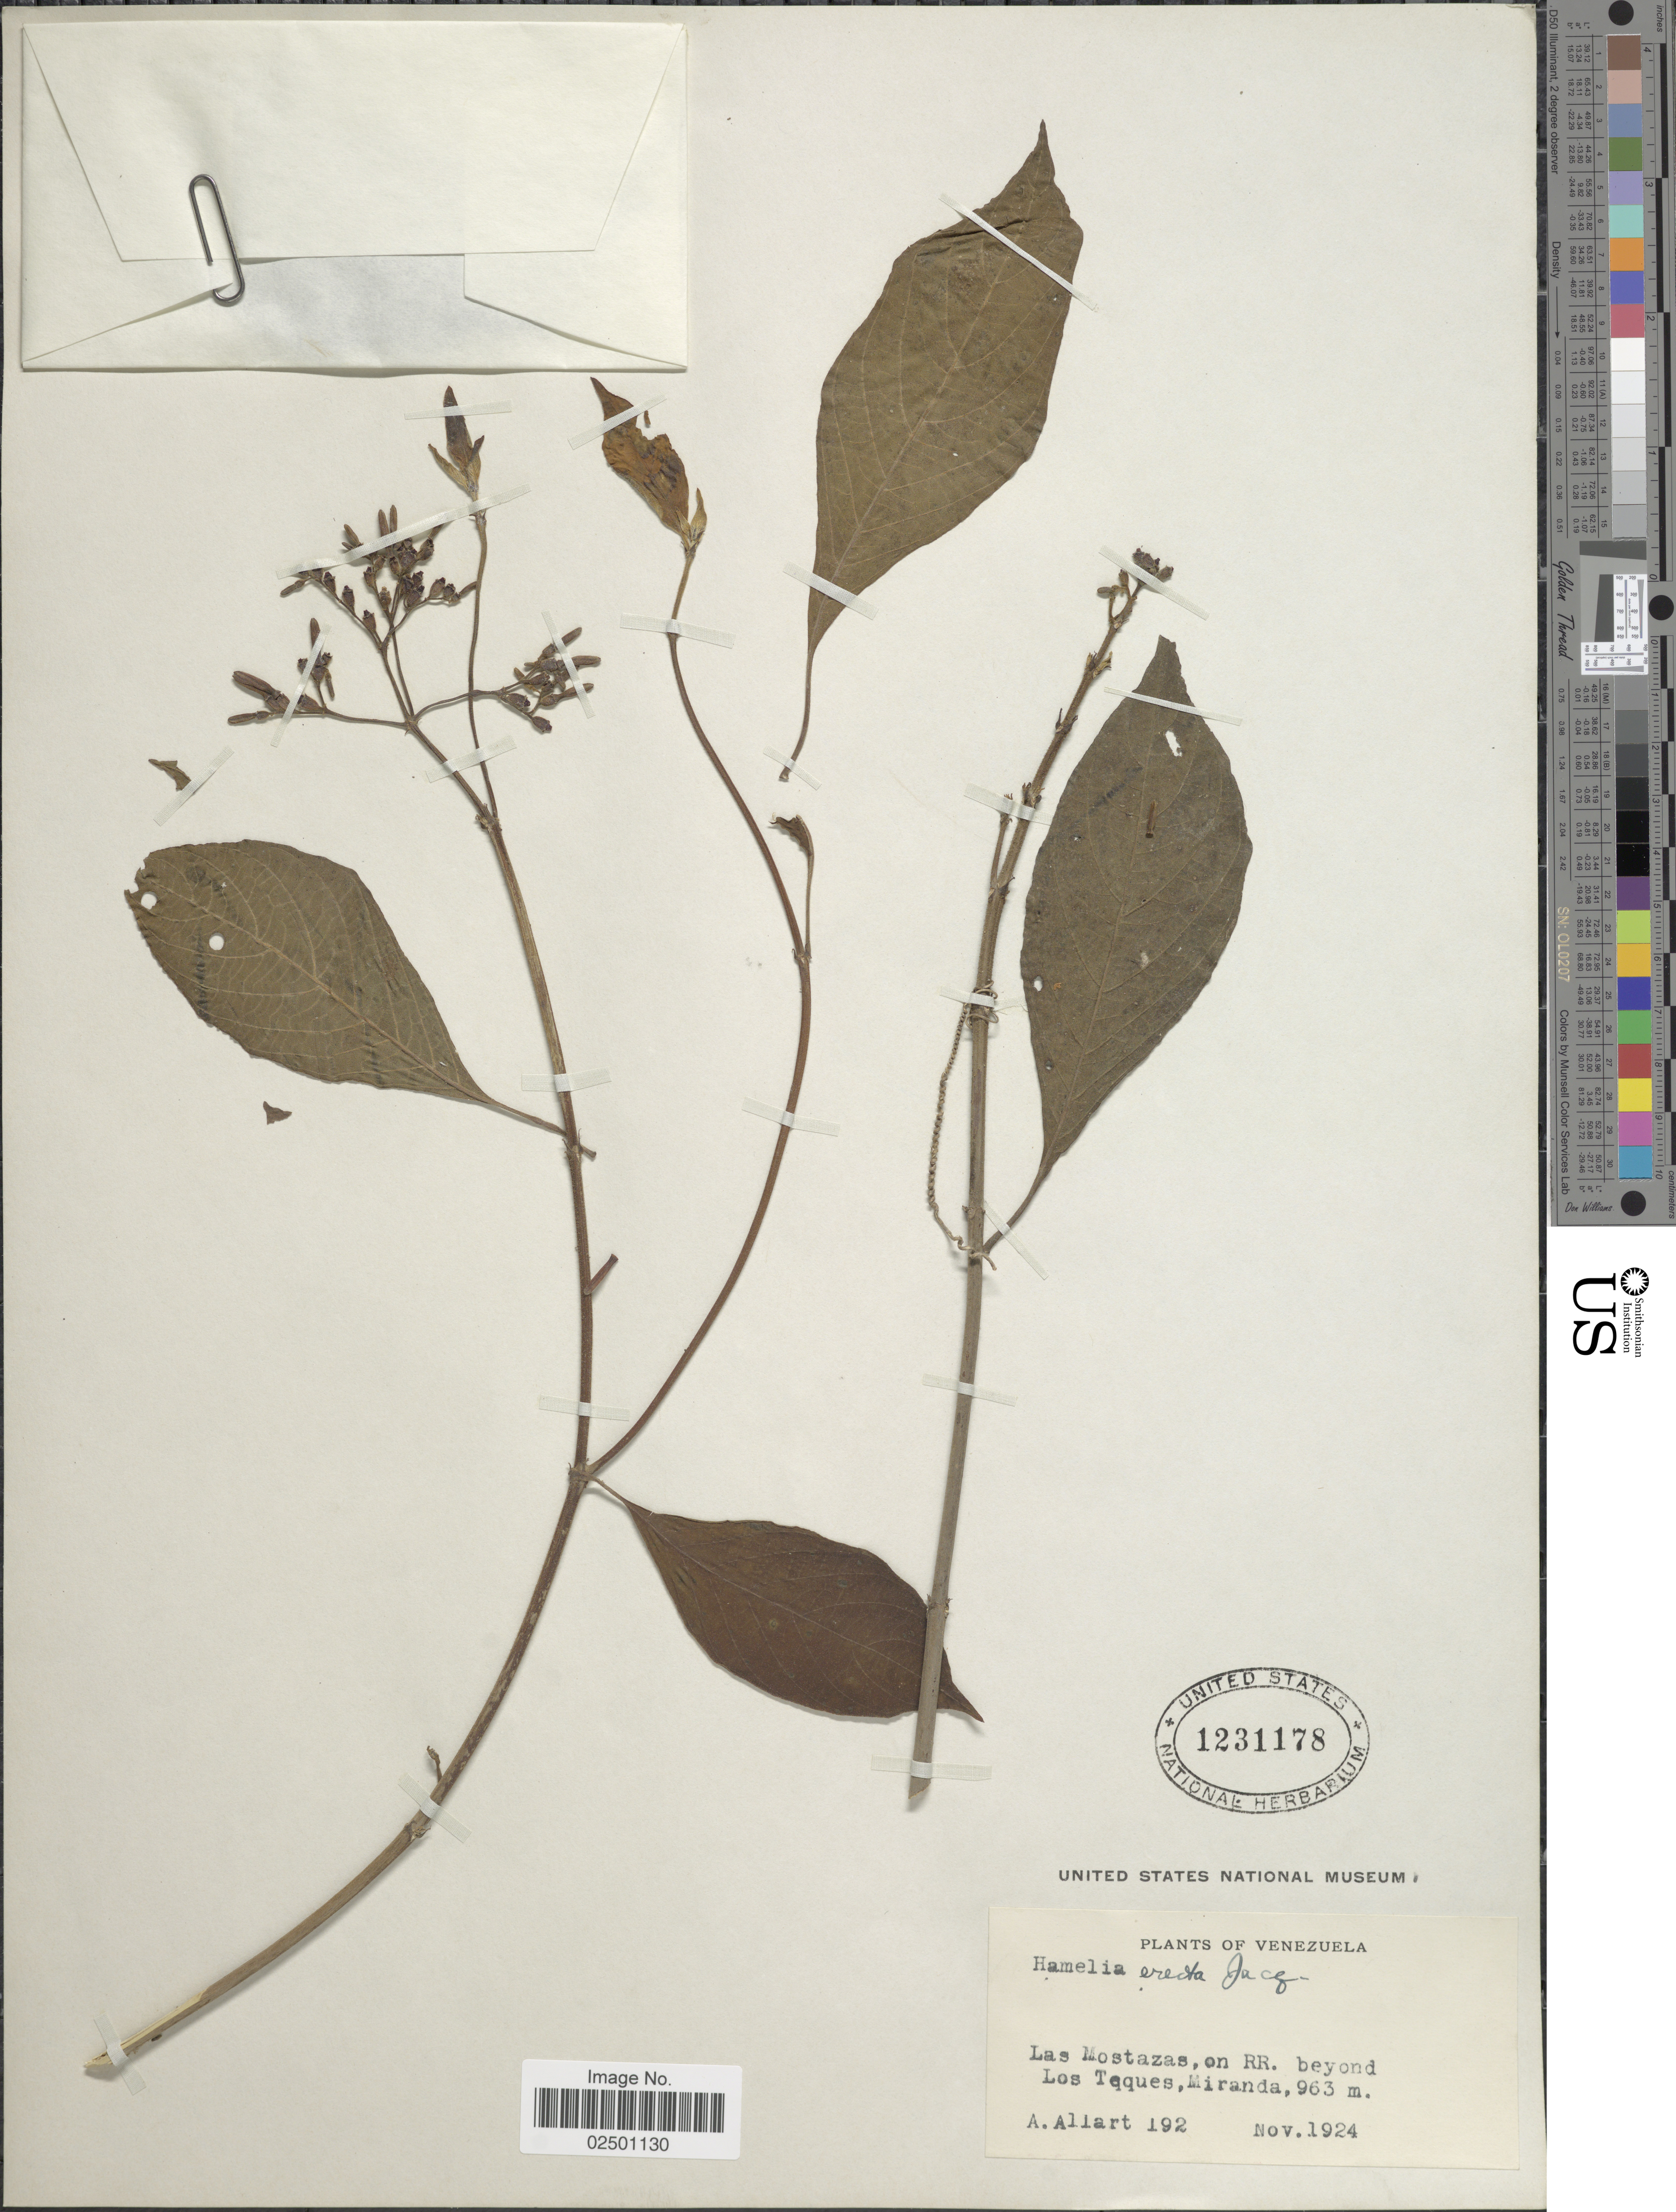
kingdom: Plantae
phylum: Tracheophyta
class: Magnoliopsida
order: Gentianales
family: Rubiaceae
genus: Hamelia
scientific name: Hamelia patens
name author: Jacq.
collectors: A. Allart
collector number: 192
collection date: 1924-11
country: Venezuela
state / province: Miranda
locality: Las Mostazas, on RR. beyond Los Teques, Miranda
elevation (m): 963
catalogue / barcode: US 1231178